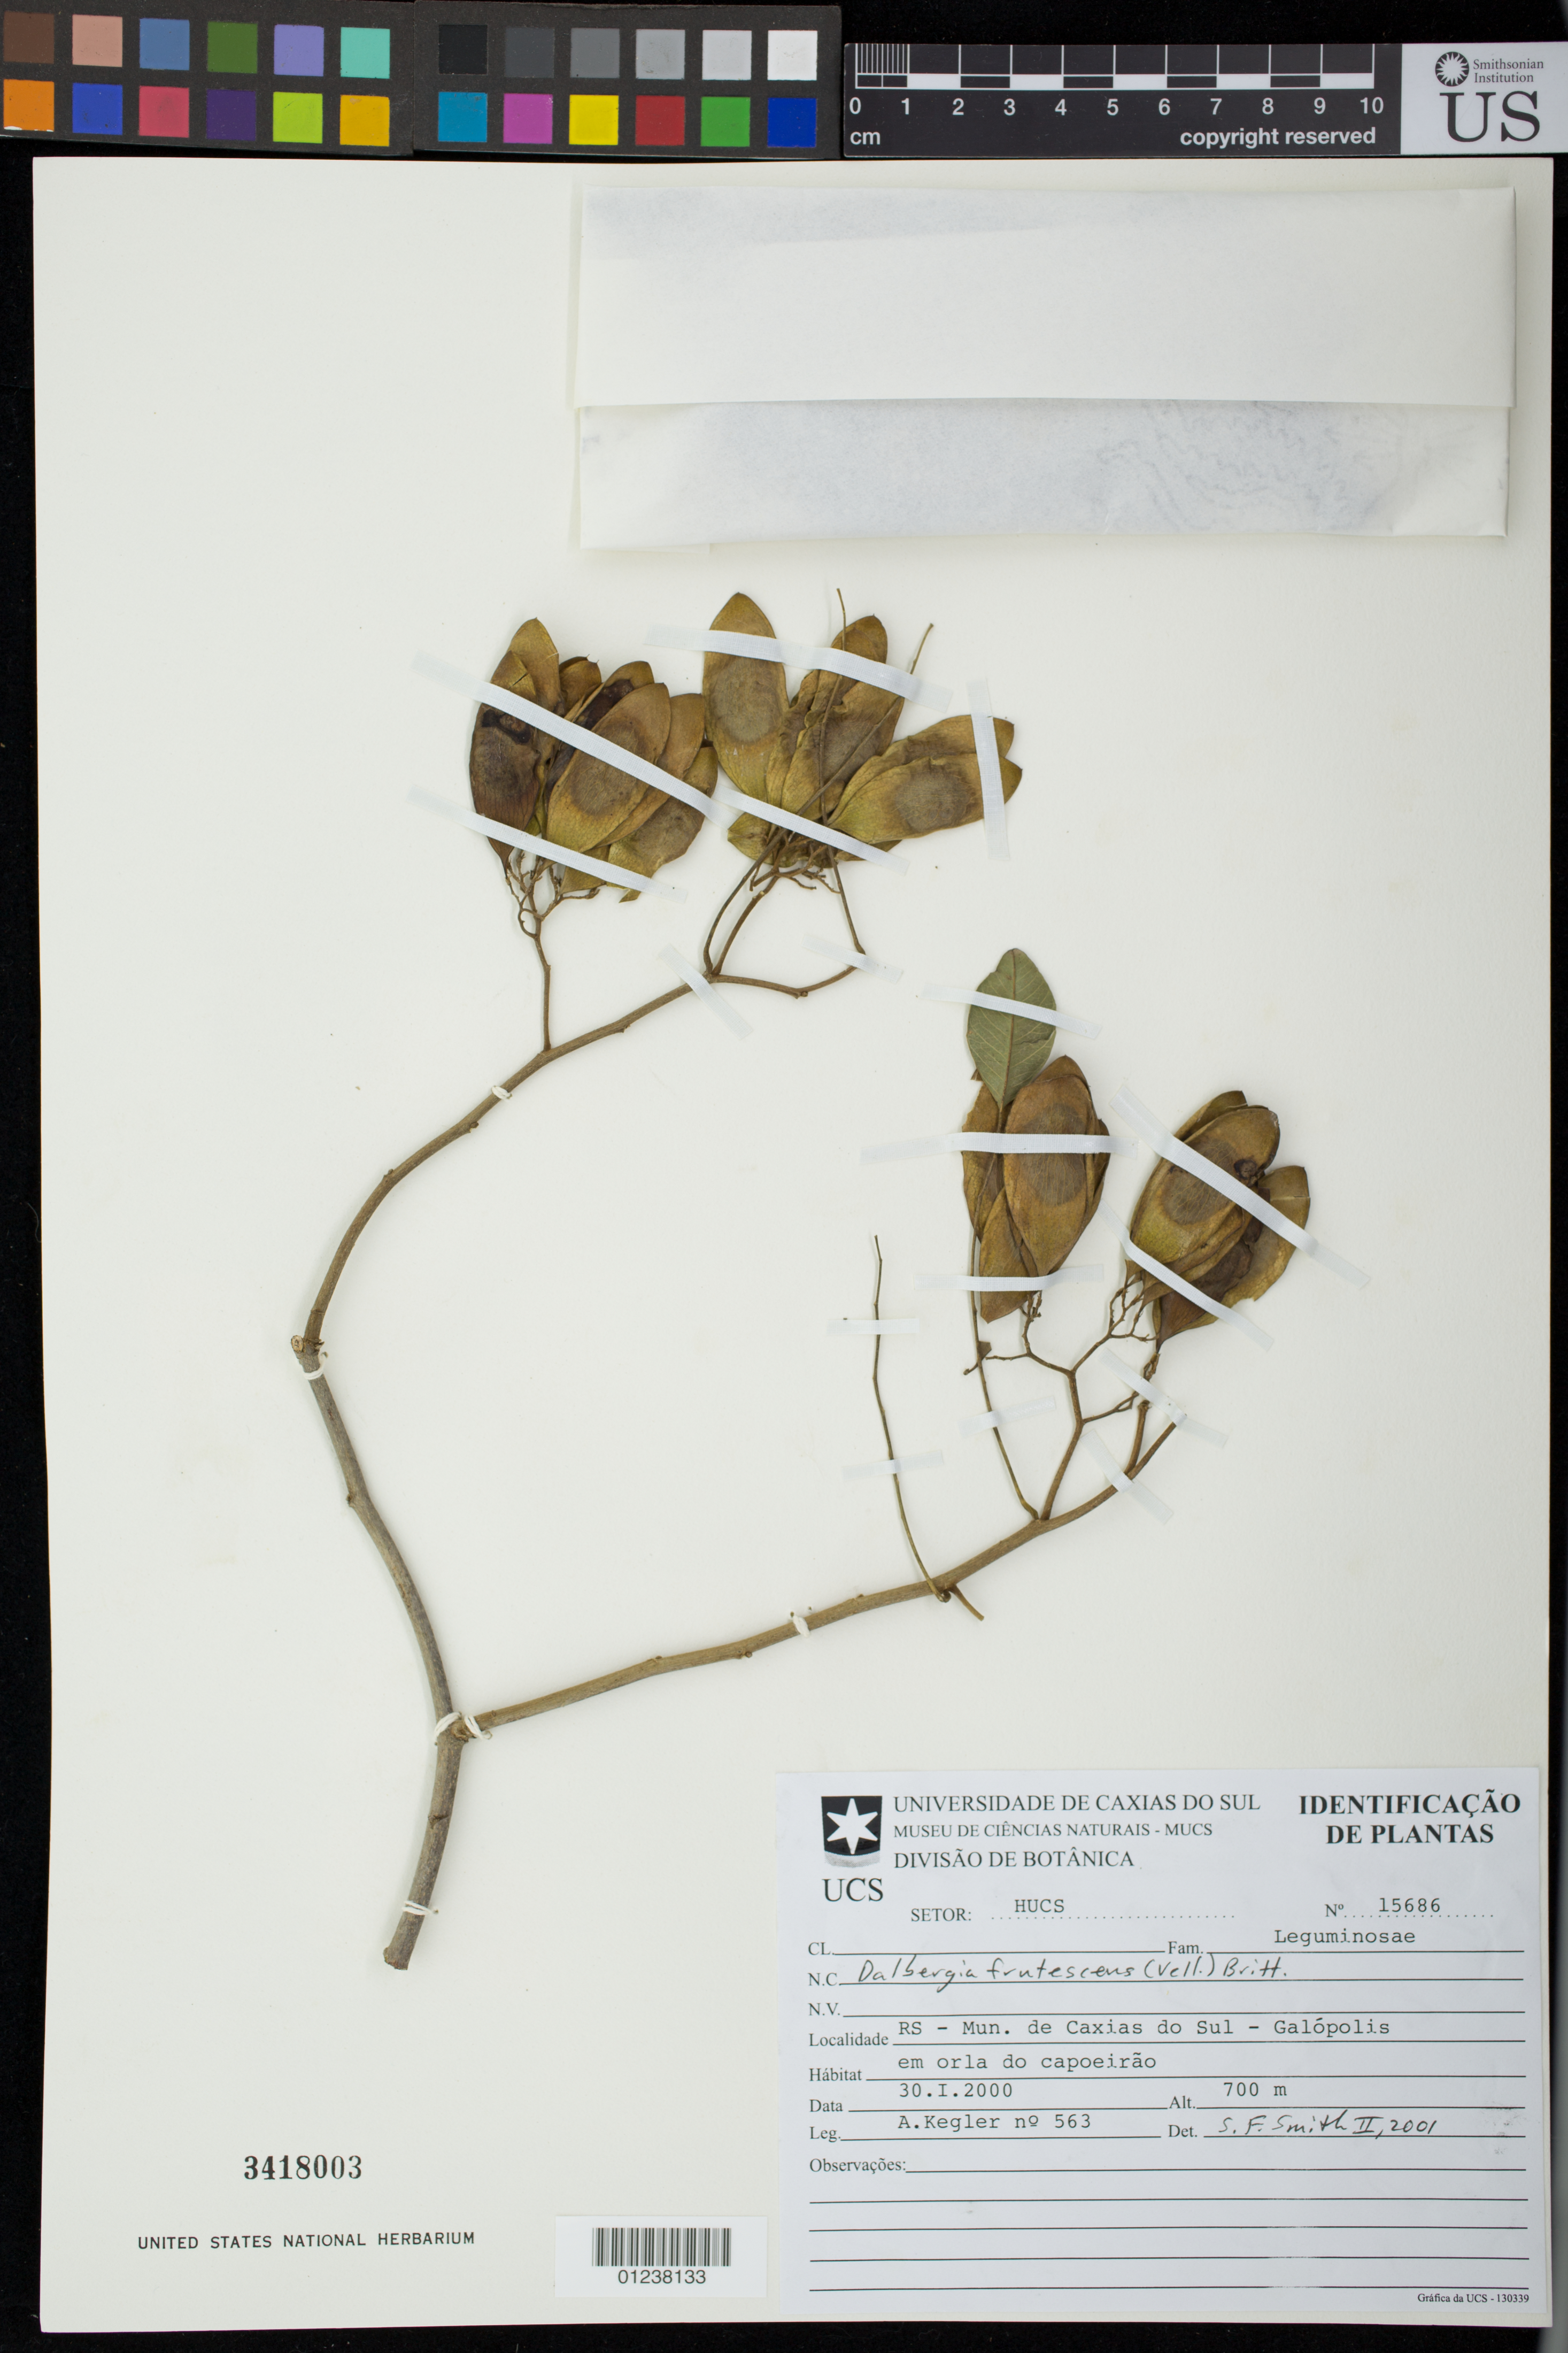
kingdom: Plantae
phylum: Tracheophyta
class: Magnoliopsida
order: Fabales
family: Fabaceae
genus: Dalbergia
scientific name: Dalbergia frutescens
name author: (Vell.) Britton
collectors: A. Kegler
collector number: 563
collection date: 2000-01-30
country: Brazil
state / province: Rio Grande do Sul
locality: RS - Mun. de Caxias do Sul - Galopolis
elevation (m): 700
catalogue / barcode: US 3418003